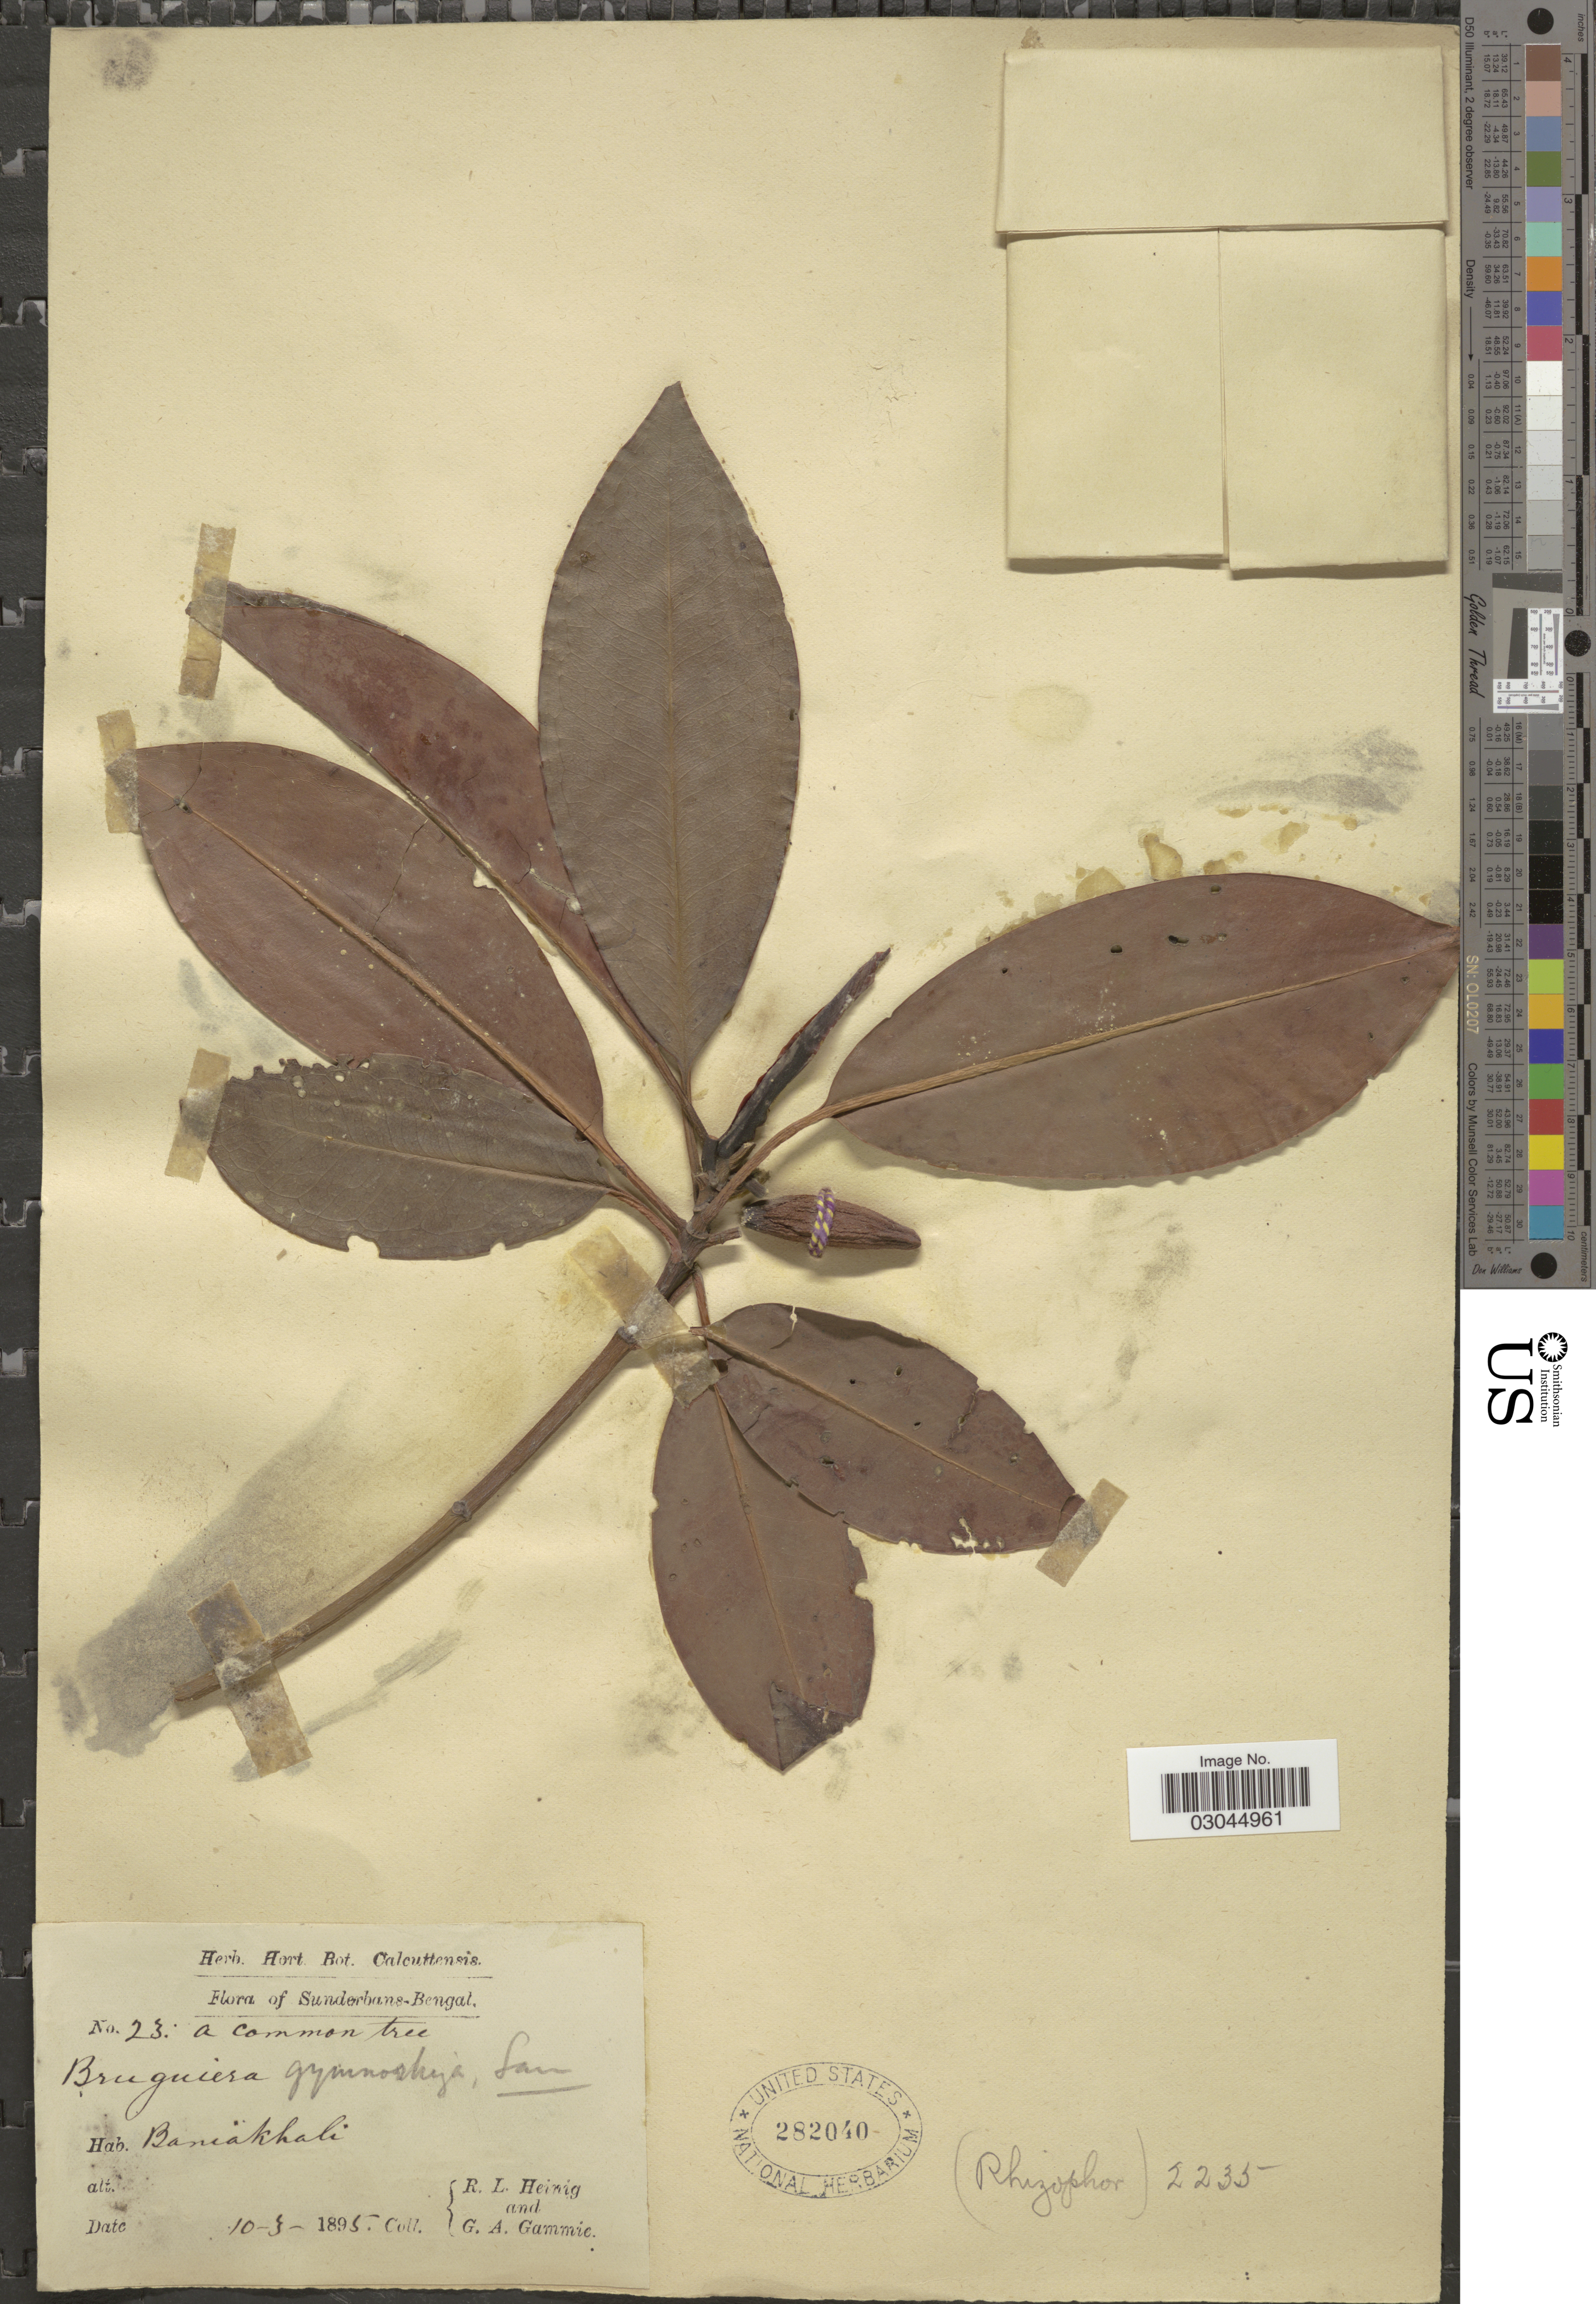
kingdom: Plantae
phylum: Tracheophyta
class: Magnoliopsida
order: Malpighiales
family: Rhizophoraceae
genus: Bruguiera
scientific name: Bruguiera gymnorhiza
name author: (L.) Savigny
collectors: R. Heinig & G. Gammie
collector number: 23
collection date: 1895-03-10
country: Bangladesh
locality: Sunderbans-Bengal, Baniakhali.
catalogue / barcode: US 282040